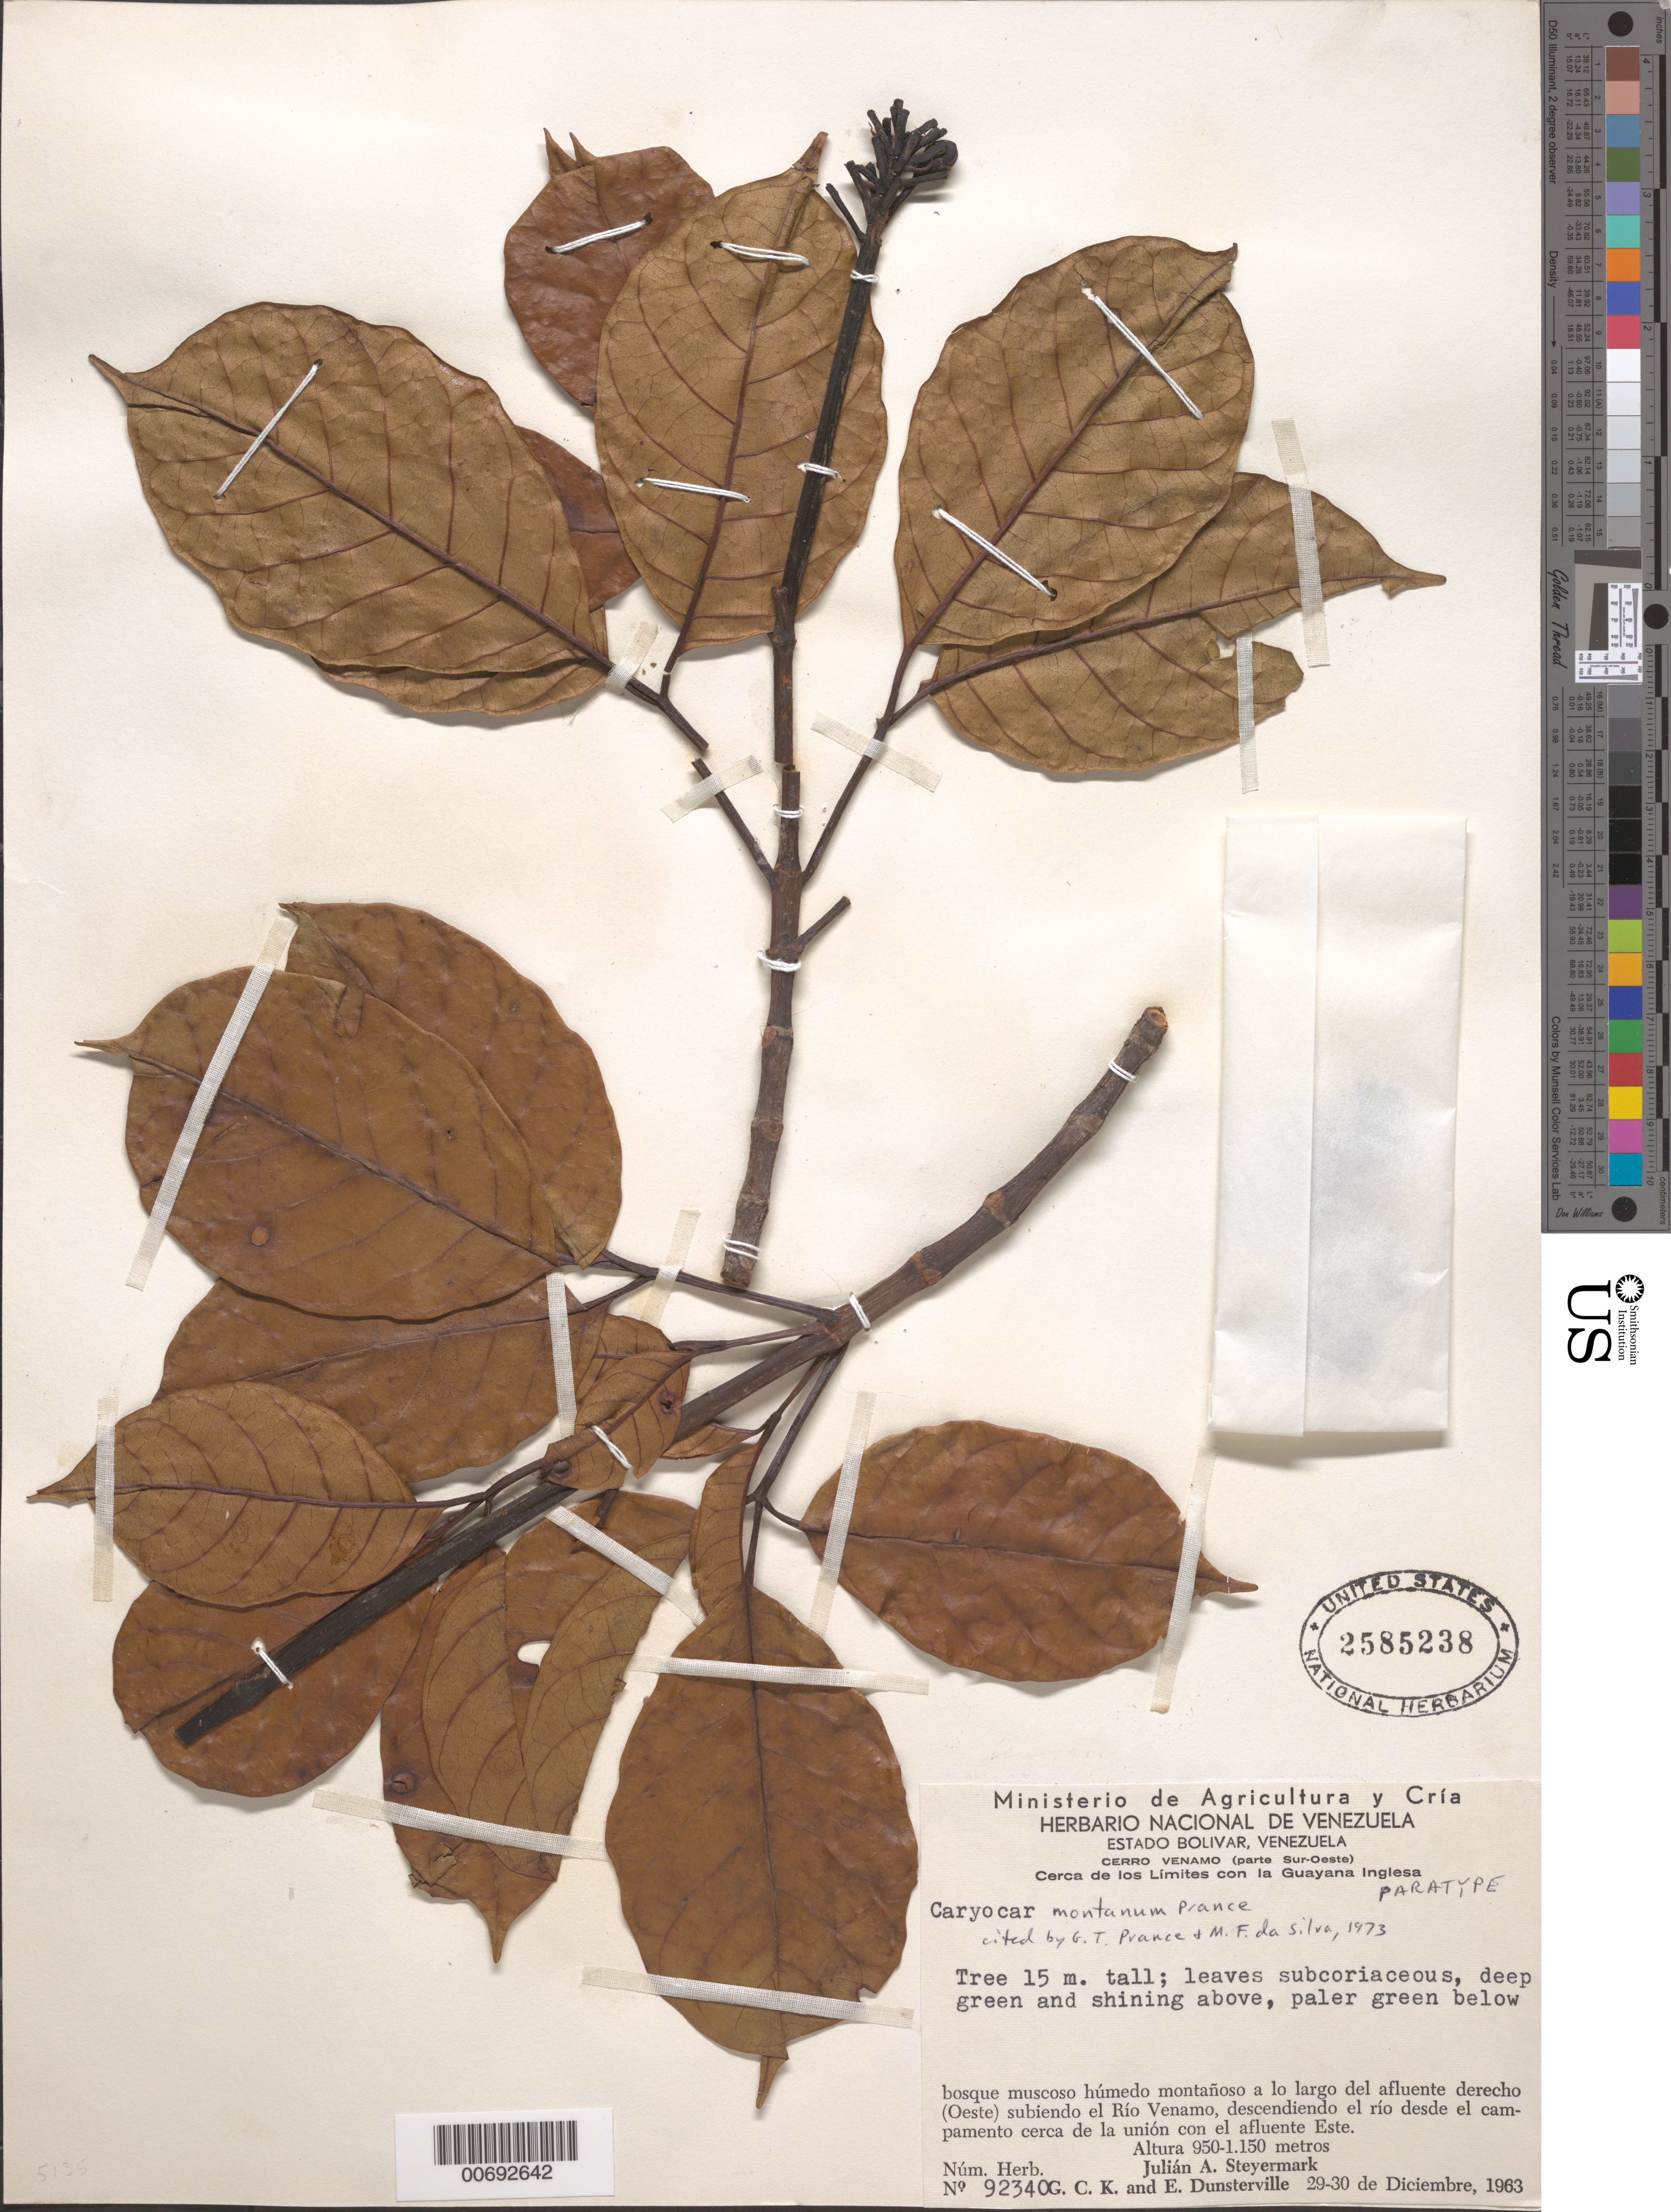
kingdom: Plantae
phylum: Tracheophyta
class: Magnoliopsida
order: Malpighiales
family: Caryocaraceae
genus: Caryocar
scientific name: Caryocar montanum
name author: Prance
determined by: Prance, G. T.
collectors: J. Steyermark, G. C. K. Dunsterville & E. Dunsterville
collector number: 92340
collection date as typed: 29-Dec-63 to 30-Dec-63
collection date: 1963-12-29/1963-12-30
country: Venezuela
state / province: Bolívar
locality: Cerro Venamo, Río Venamo, cerca de los limites con Guayana Inglesa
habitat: Bosque muscoso húmedo montañoso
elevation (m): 950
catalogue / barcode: US 2585238